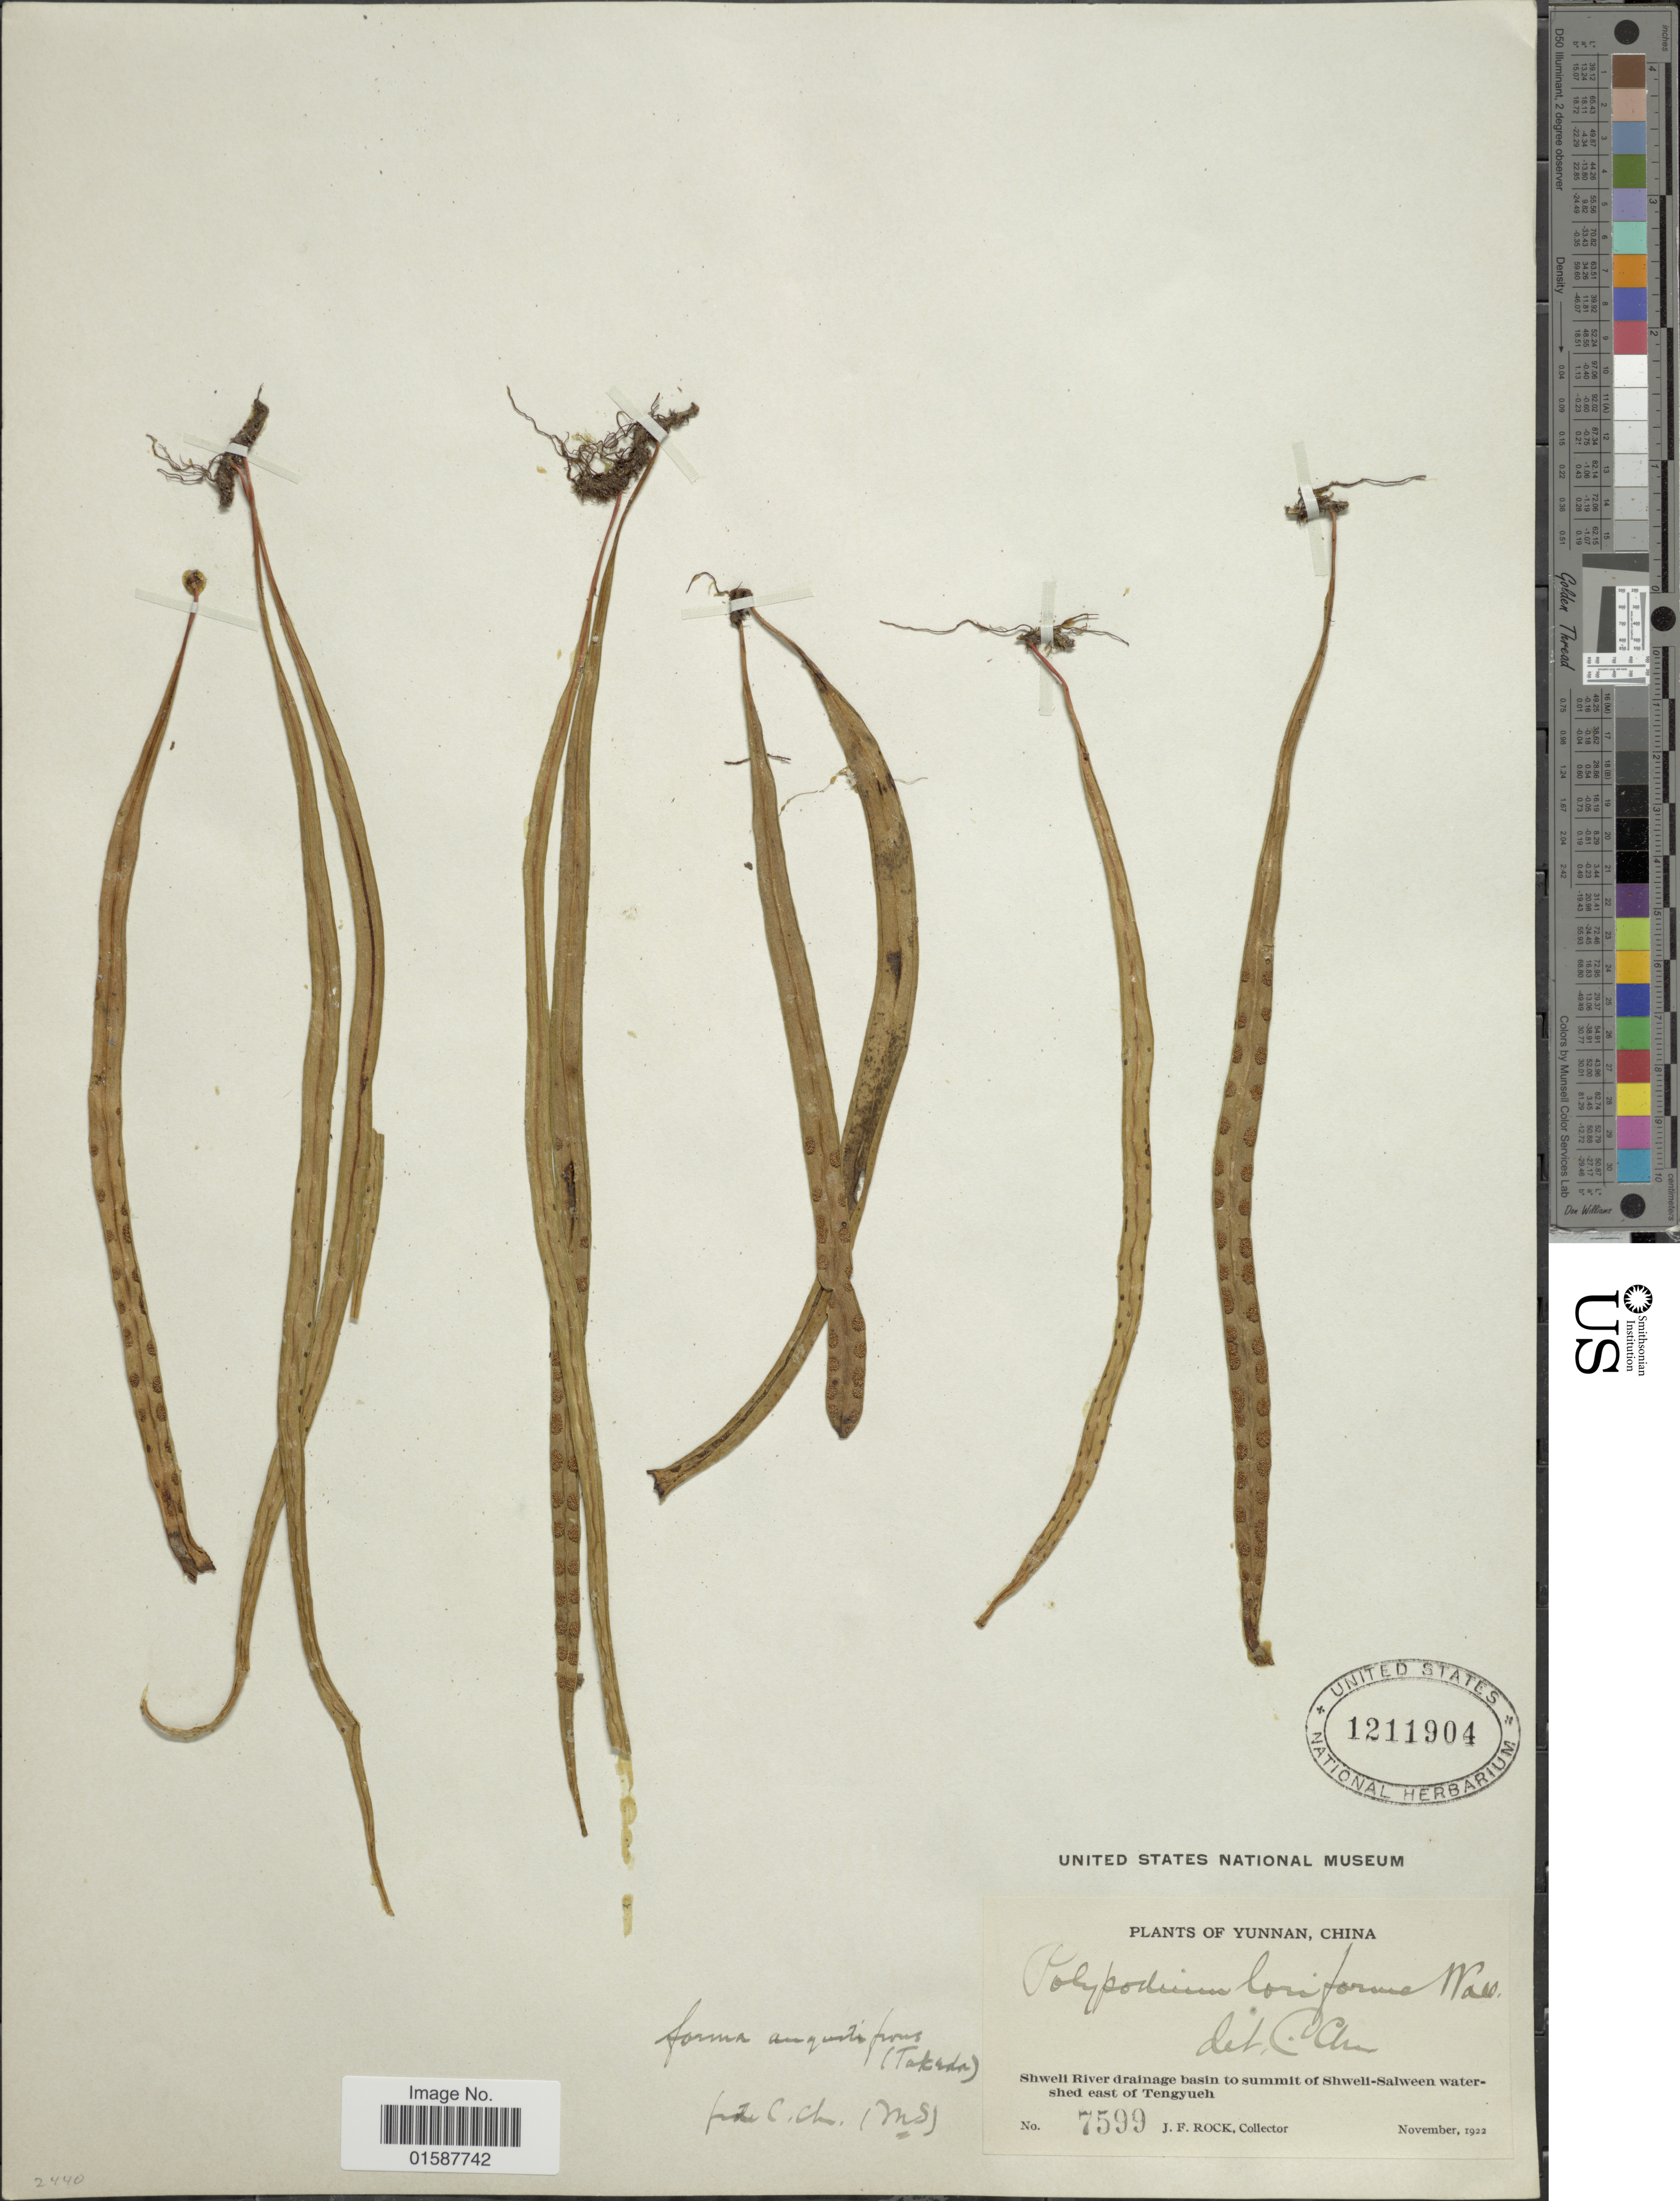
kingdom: Plantae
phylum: Tracheophyta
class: Polypodiopsida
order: Polypodiales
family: Polypodiaceae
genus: Lepisorus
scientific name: Lepisorus loriformis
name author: (Wall. ex Mett.) Ching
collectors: J. Rock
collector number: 7599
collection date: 1922-11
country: China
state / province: Yunnan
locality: Yunnan, Shweli River Drainage basin to summit of Shweli-Salween watershed east of Tengyueh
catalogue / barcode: US 1211904